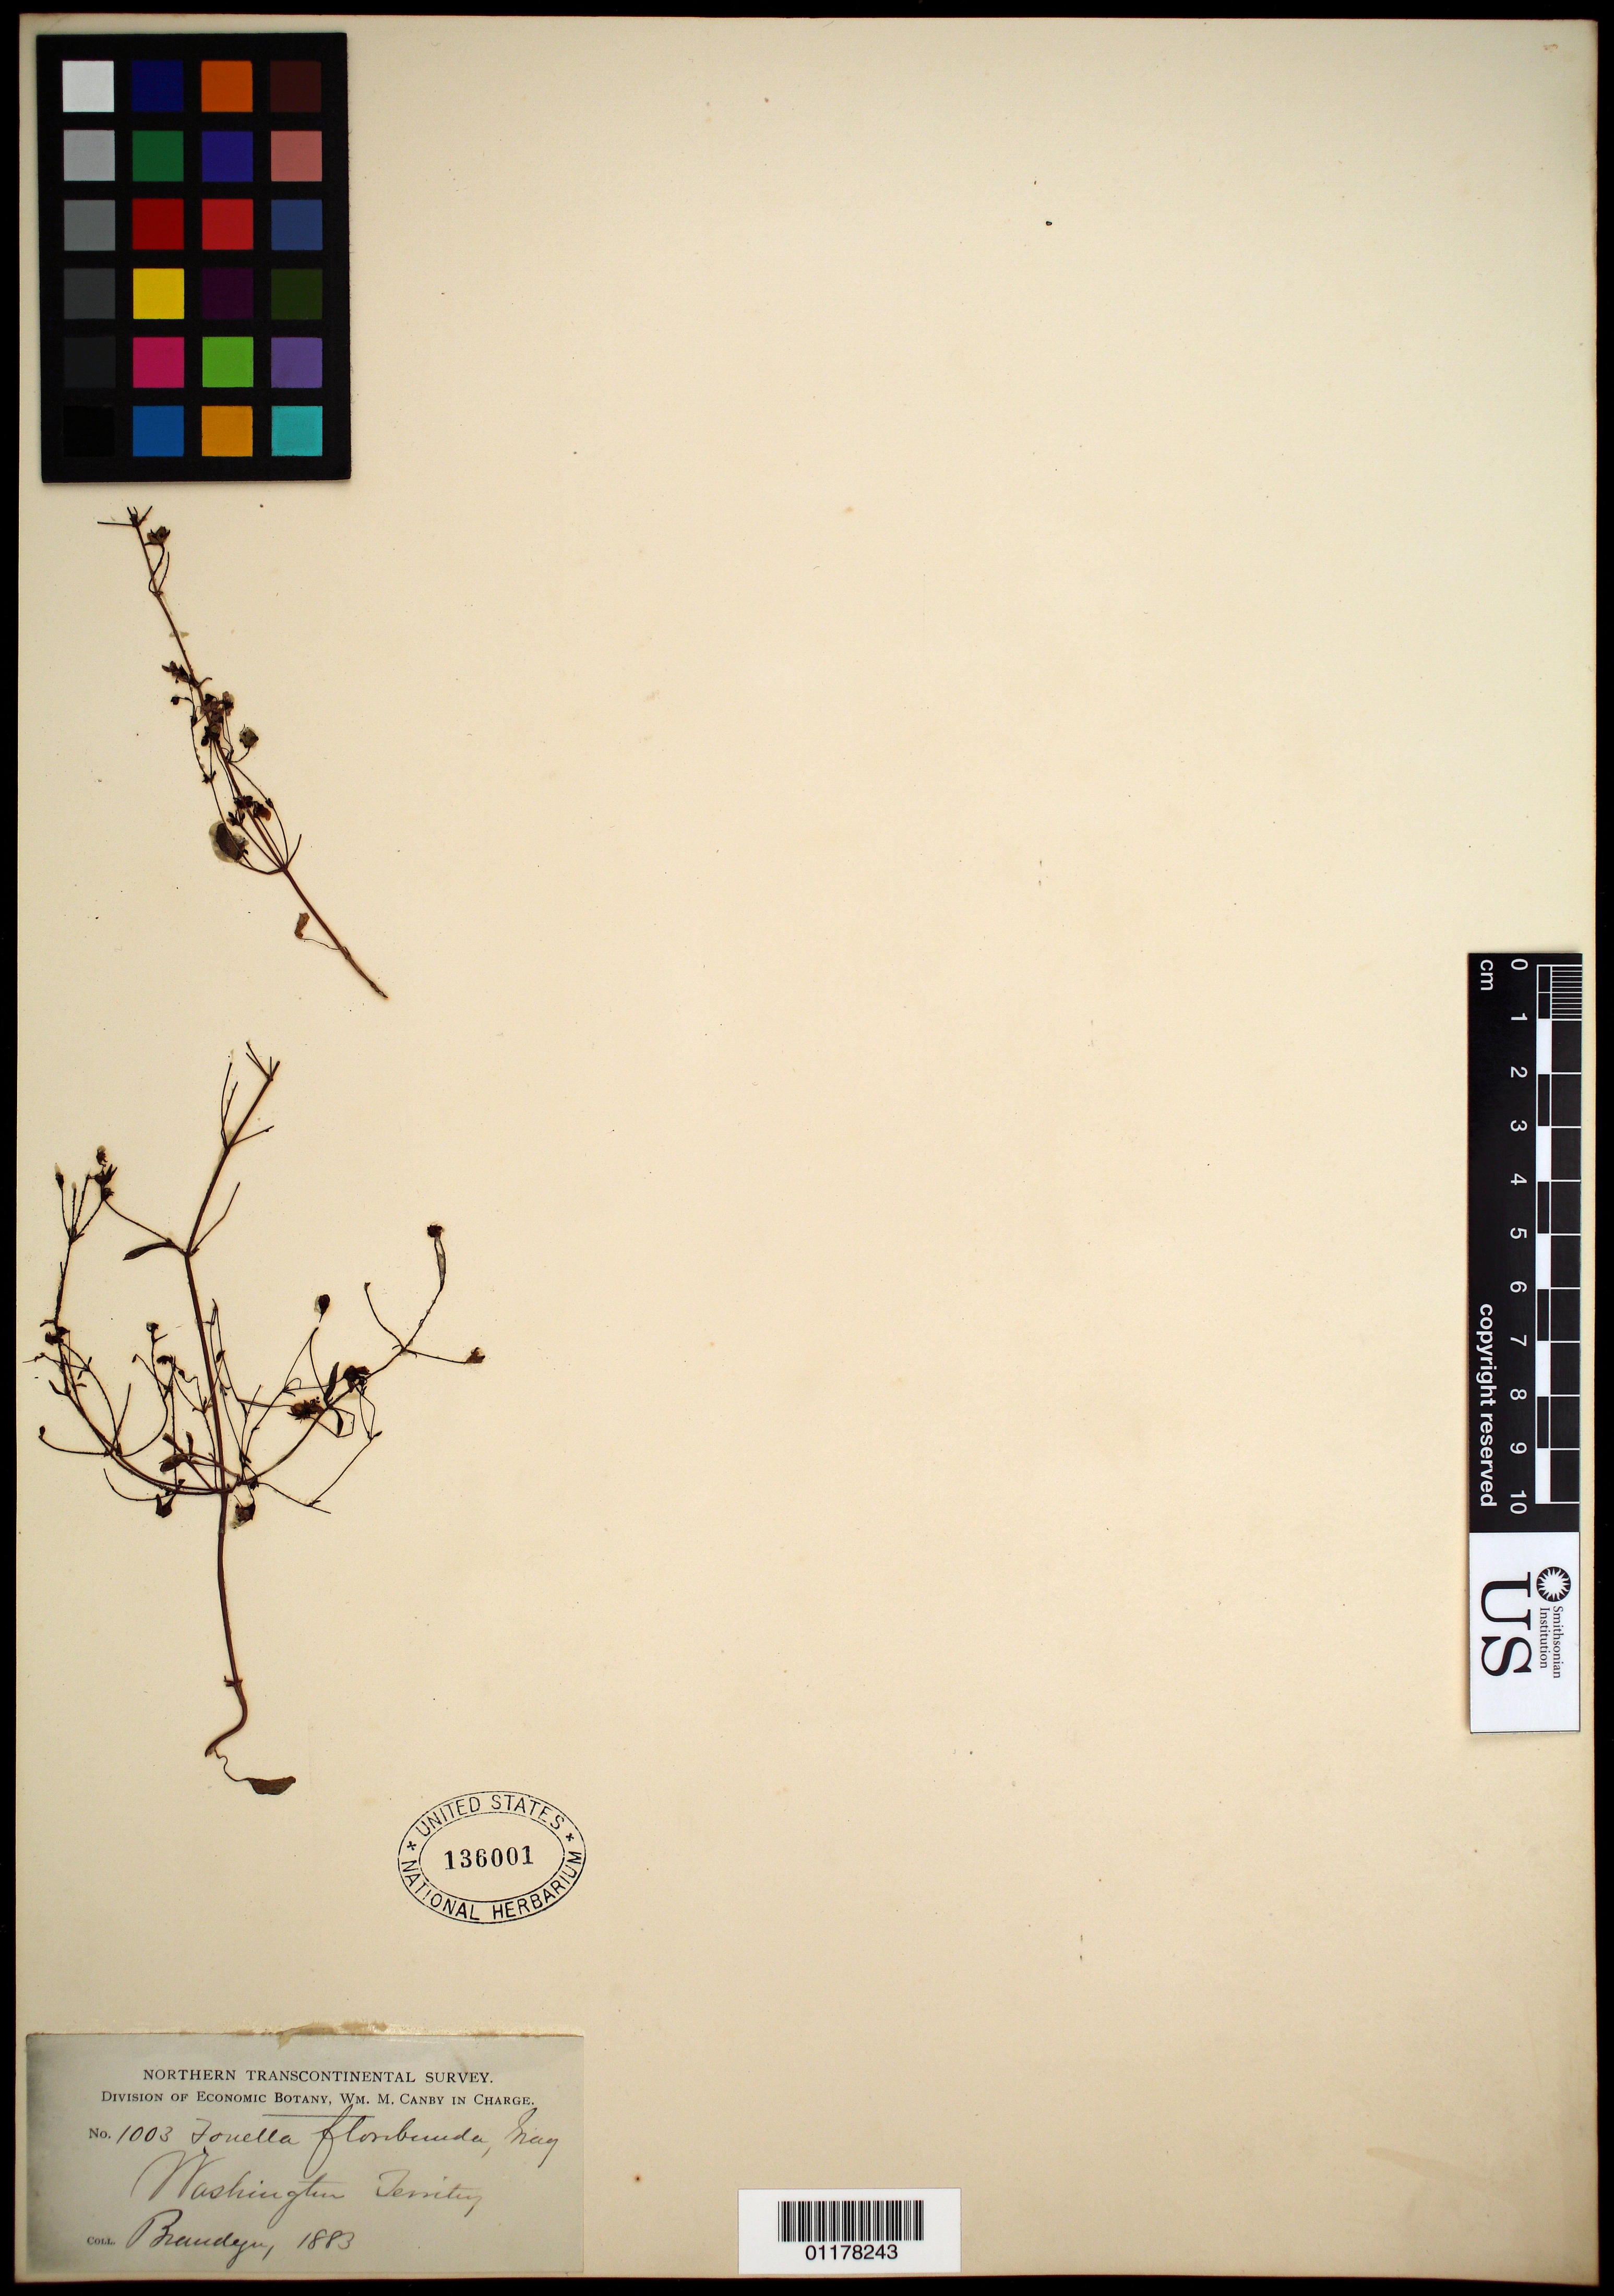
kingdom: Plantae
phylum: Tracheophyta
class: Magnoliopsida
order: Lamiales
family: Plantaginaceae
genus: Tonella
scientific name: Tonella floribunda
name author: A. Gray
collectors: -- Brandegee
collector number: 1003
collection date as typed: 1883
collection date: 1883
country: United States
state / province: Washington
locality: Washington Territory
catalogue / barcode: US 136001